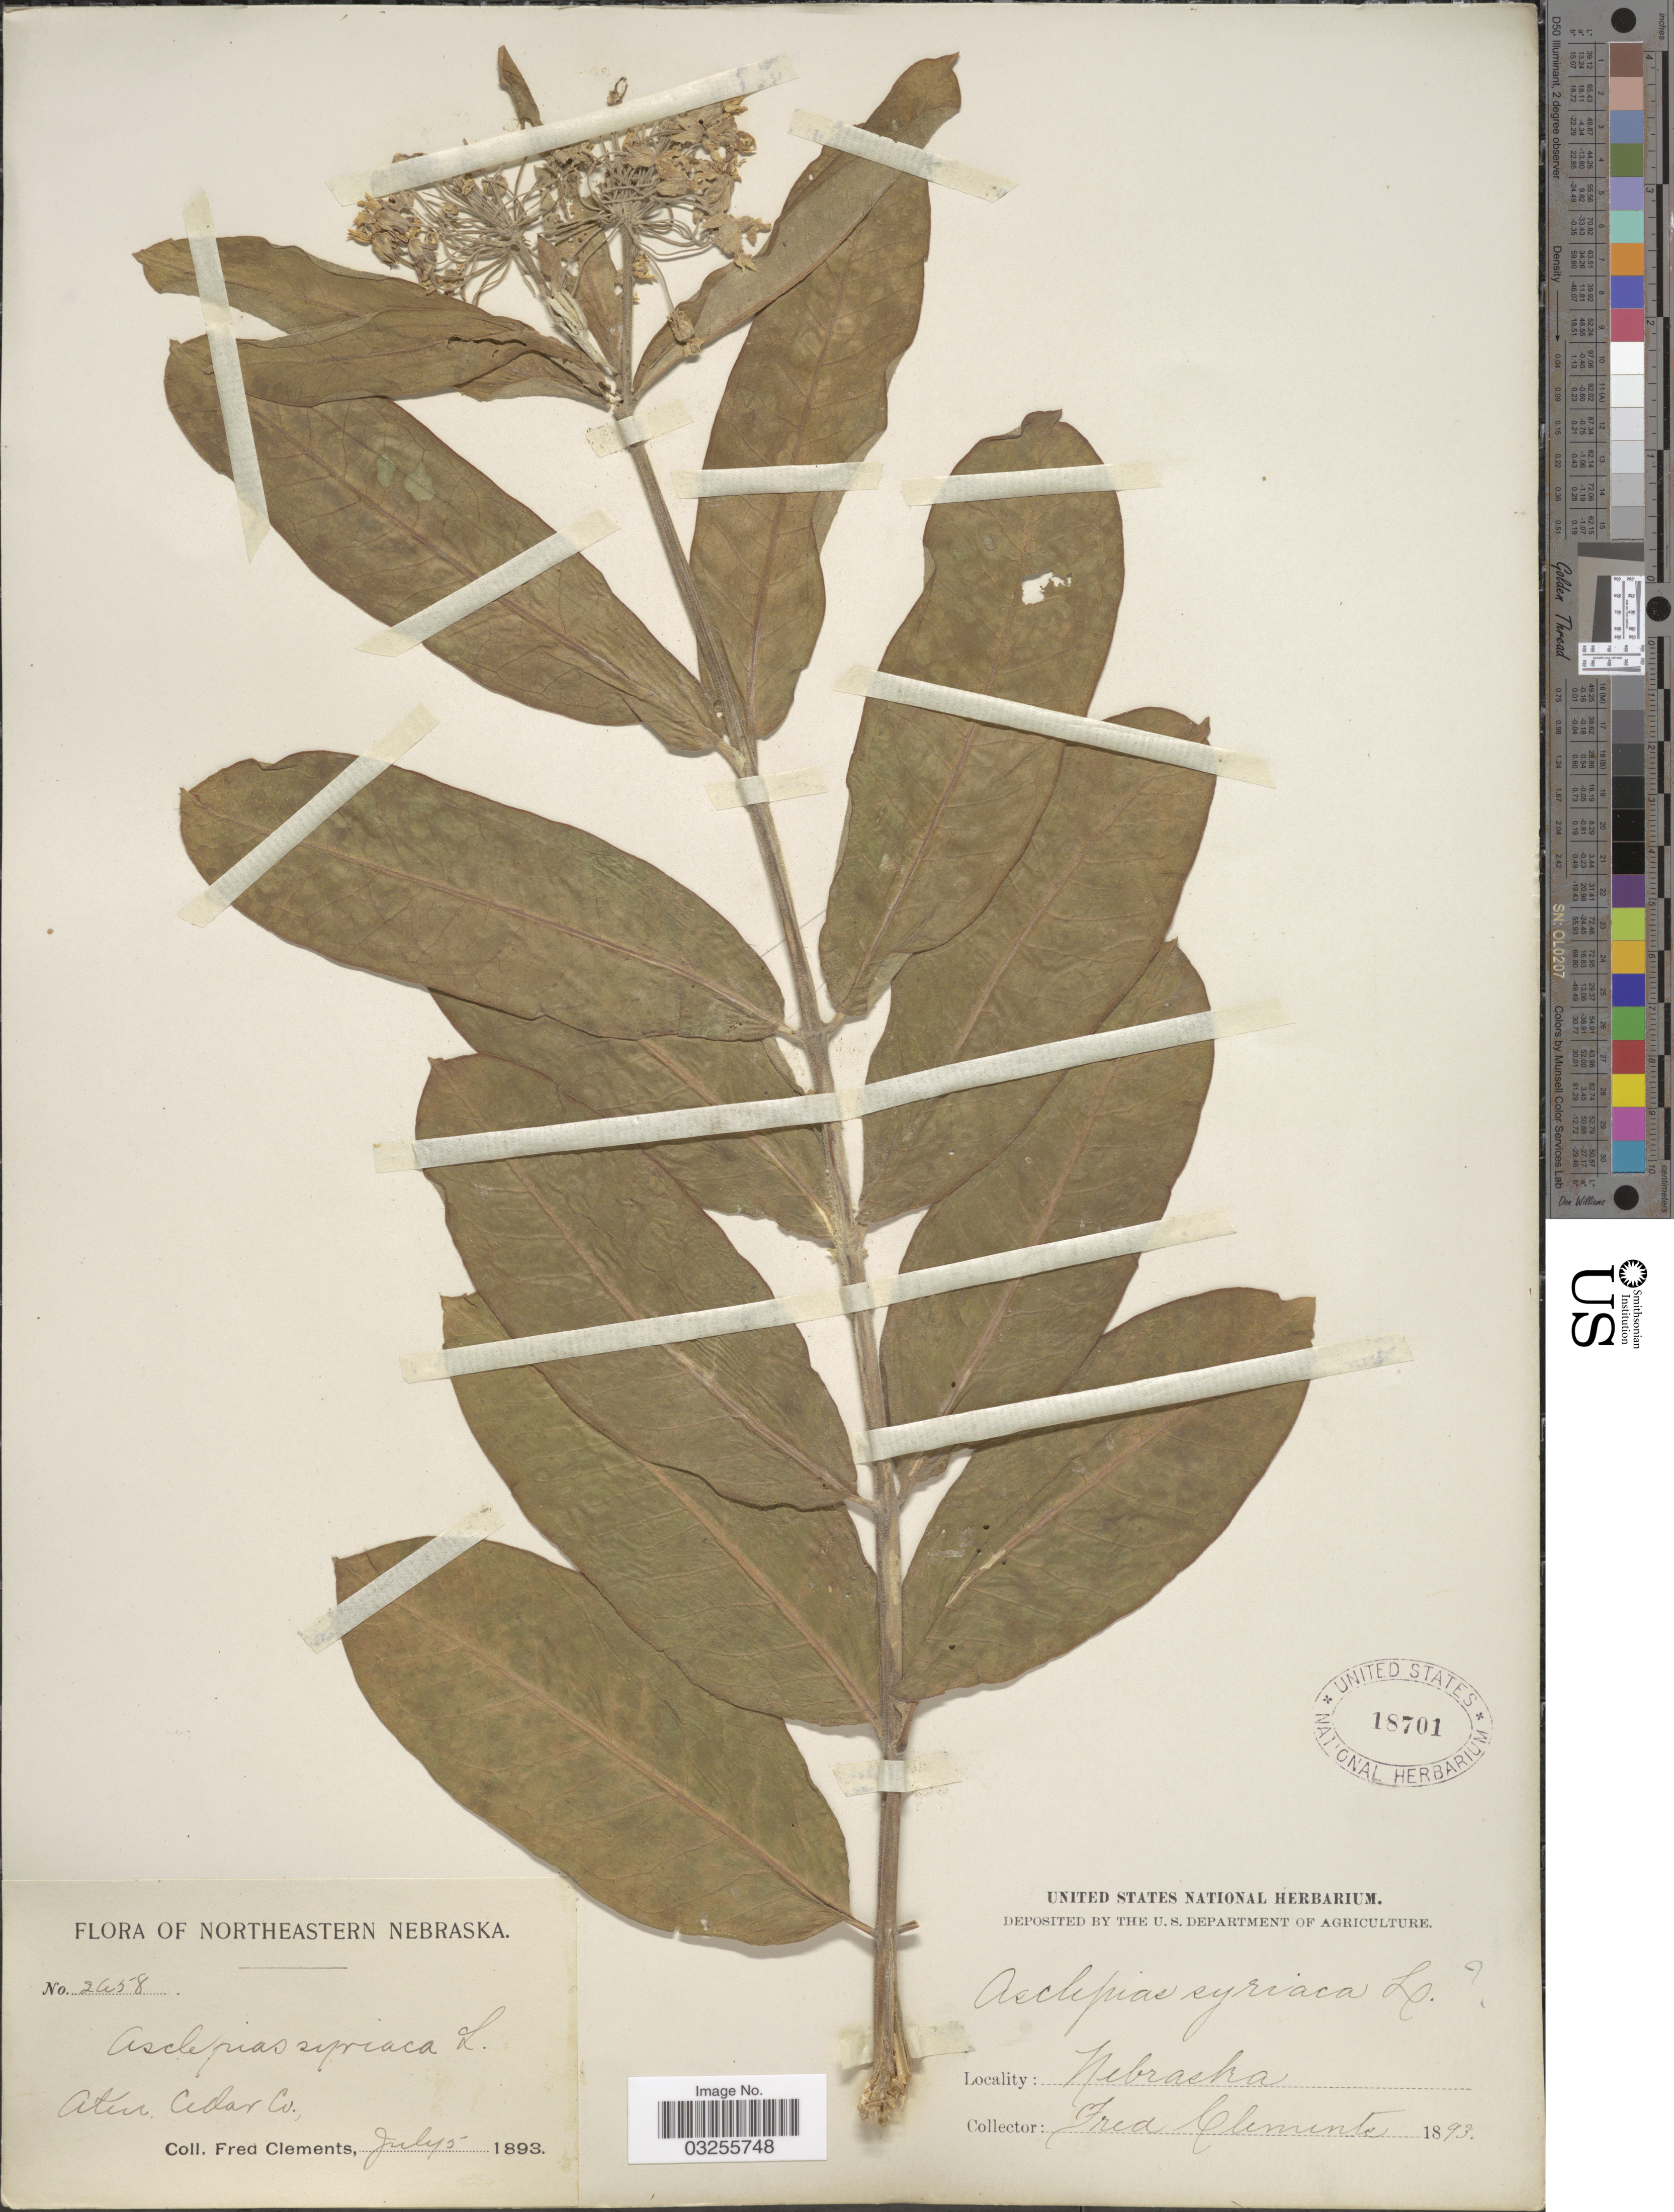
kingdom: Plantae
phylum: Tracheophyta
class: Magnoliopsida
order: Gentianales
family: Apocynaceae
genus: Asclepias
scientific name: Asclepias syriaca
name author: L.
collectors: F. Clements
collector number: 2658*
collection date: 1893-07-05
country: United States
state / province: Nebraska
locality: Northeastern Nebraska. Aten. Cedar Co.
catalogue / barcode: US 18701